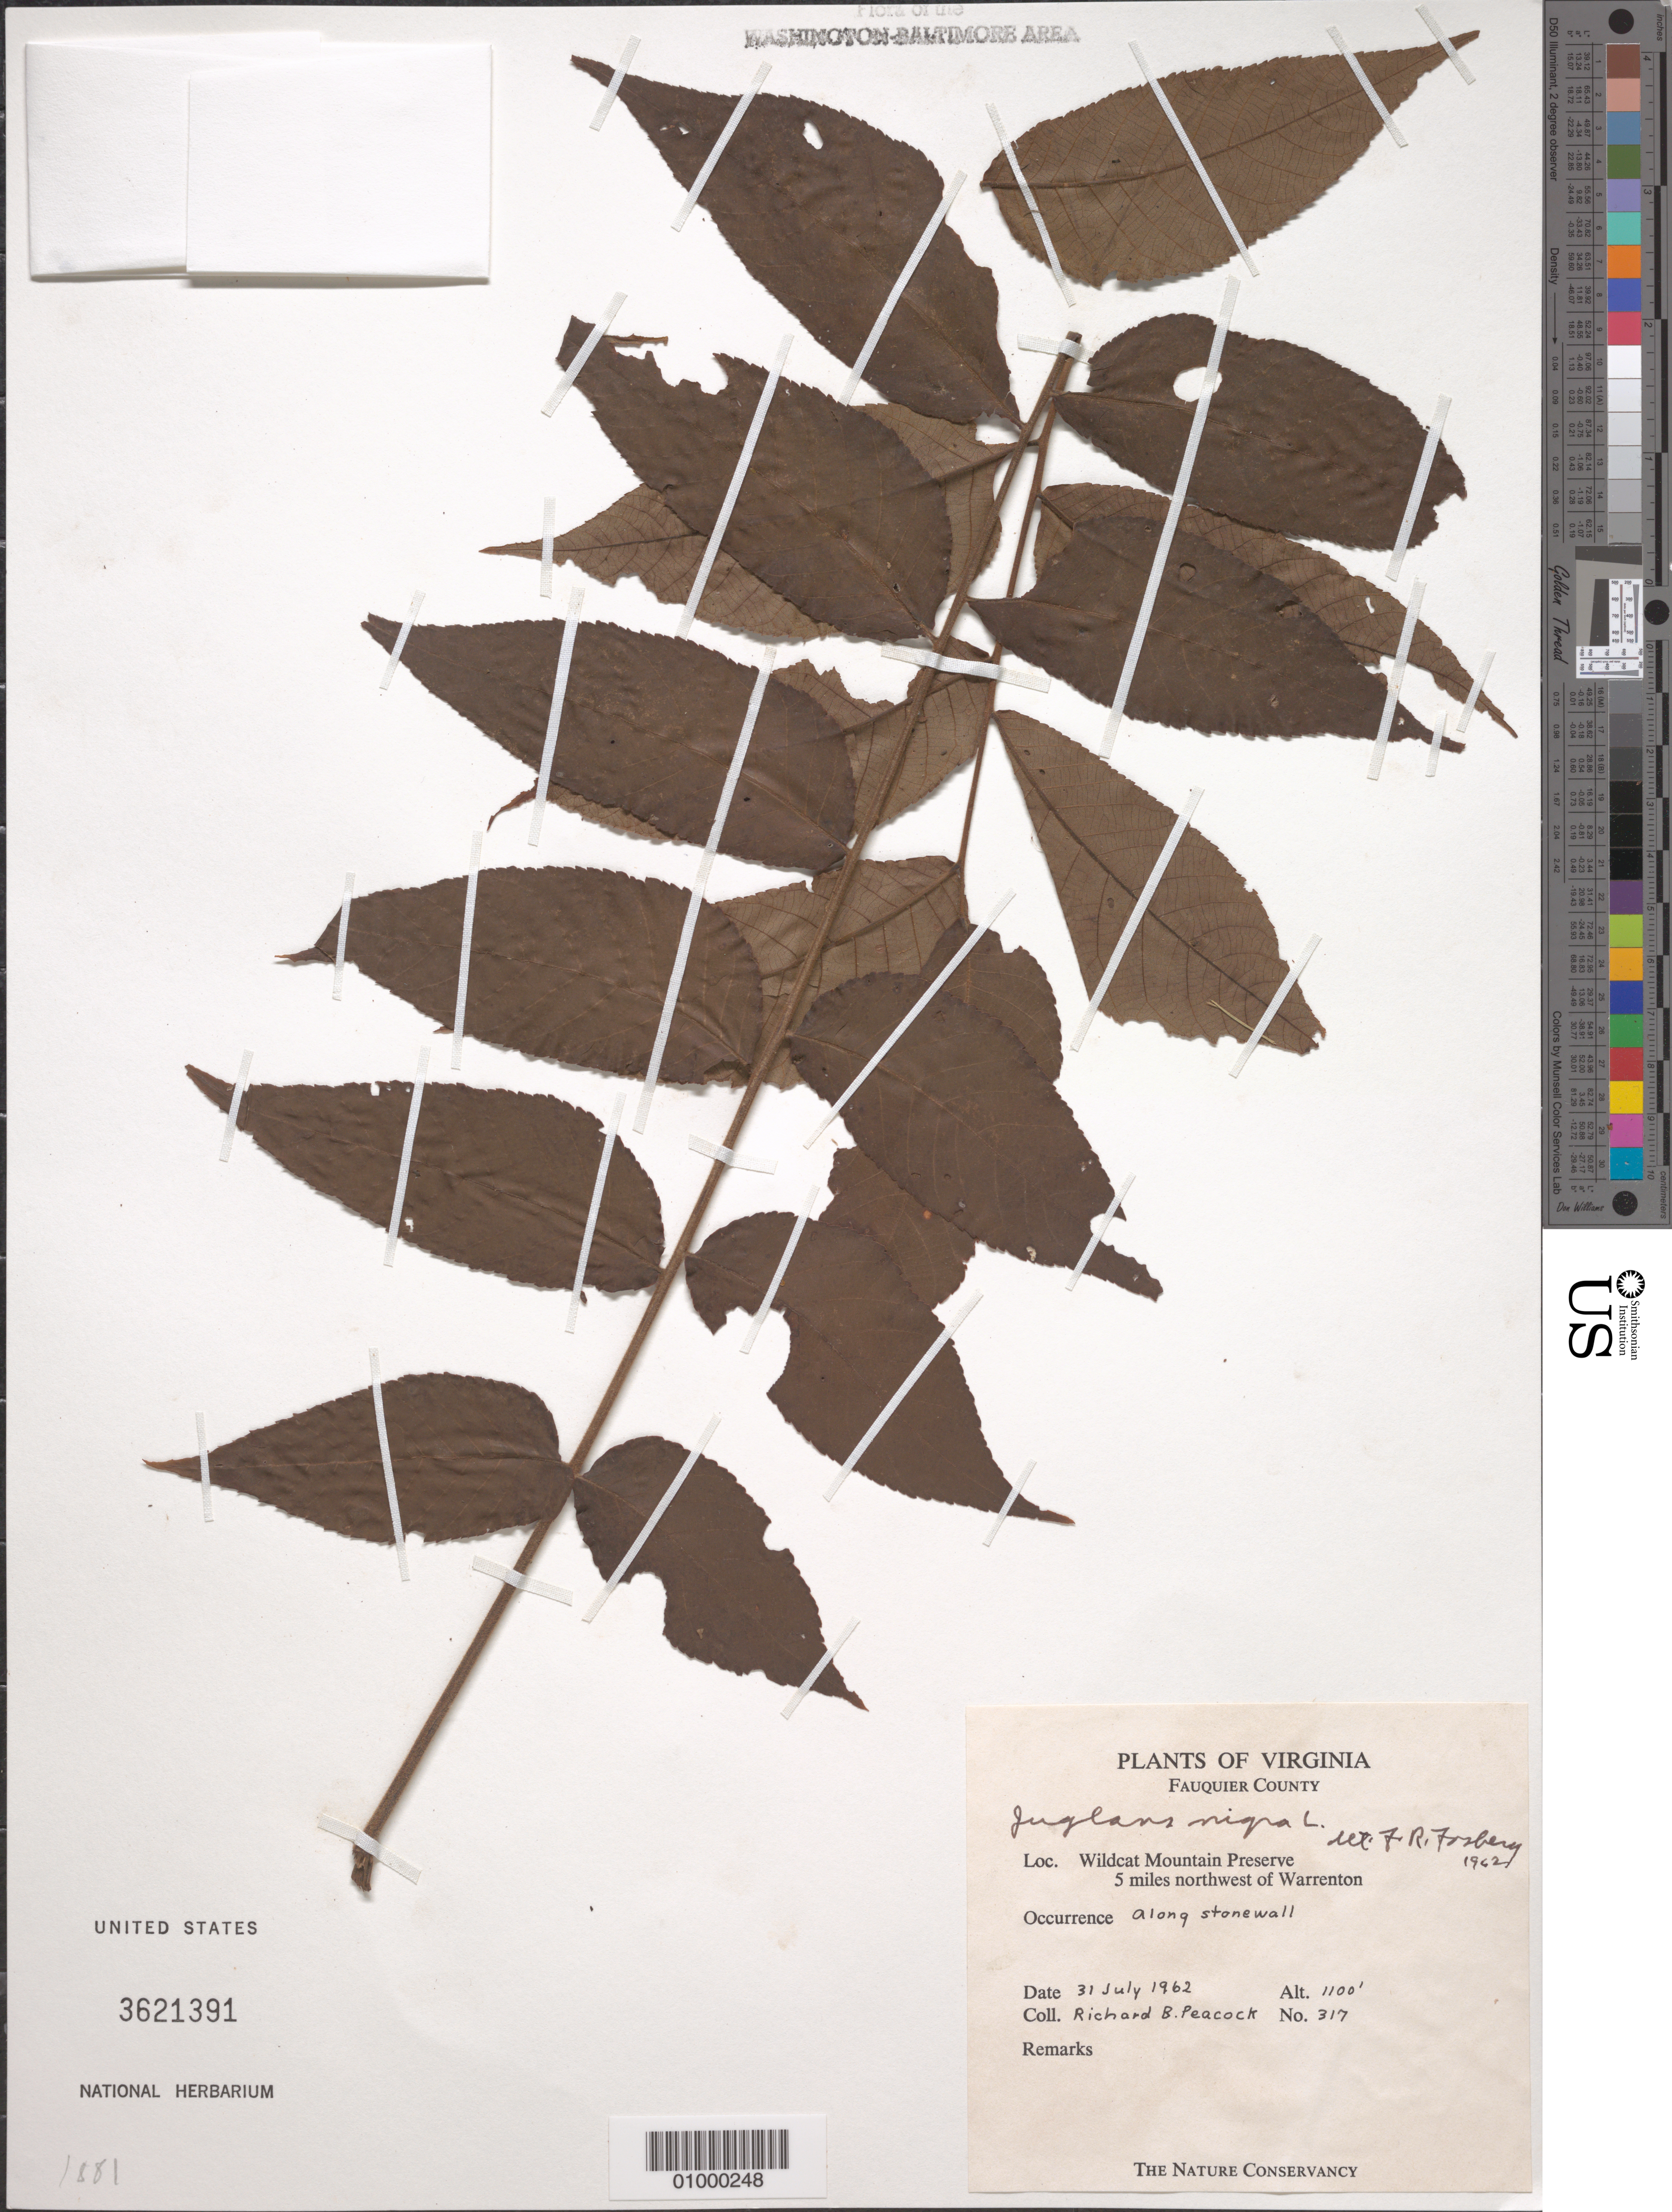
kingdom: Plantae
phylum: Tracheophyta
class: Magnoliopsida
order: Fagales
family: Juglandaceae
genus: Juglans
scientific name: Juglans nigra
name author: L.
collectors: R. Peacock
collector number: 317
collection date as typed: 31 Jul 1962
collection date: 1962-07-31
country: United States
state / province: Virginia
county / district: Fauquier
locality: Wildcat Mountain Preserve, 5 miles northwest of Warrenton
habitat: along stonewall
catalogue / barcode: US 3621391